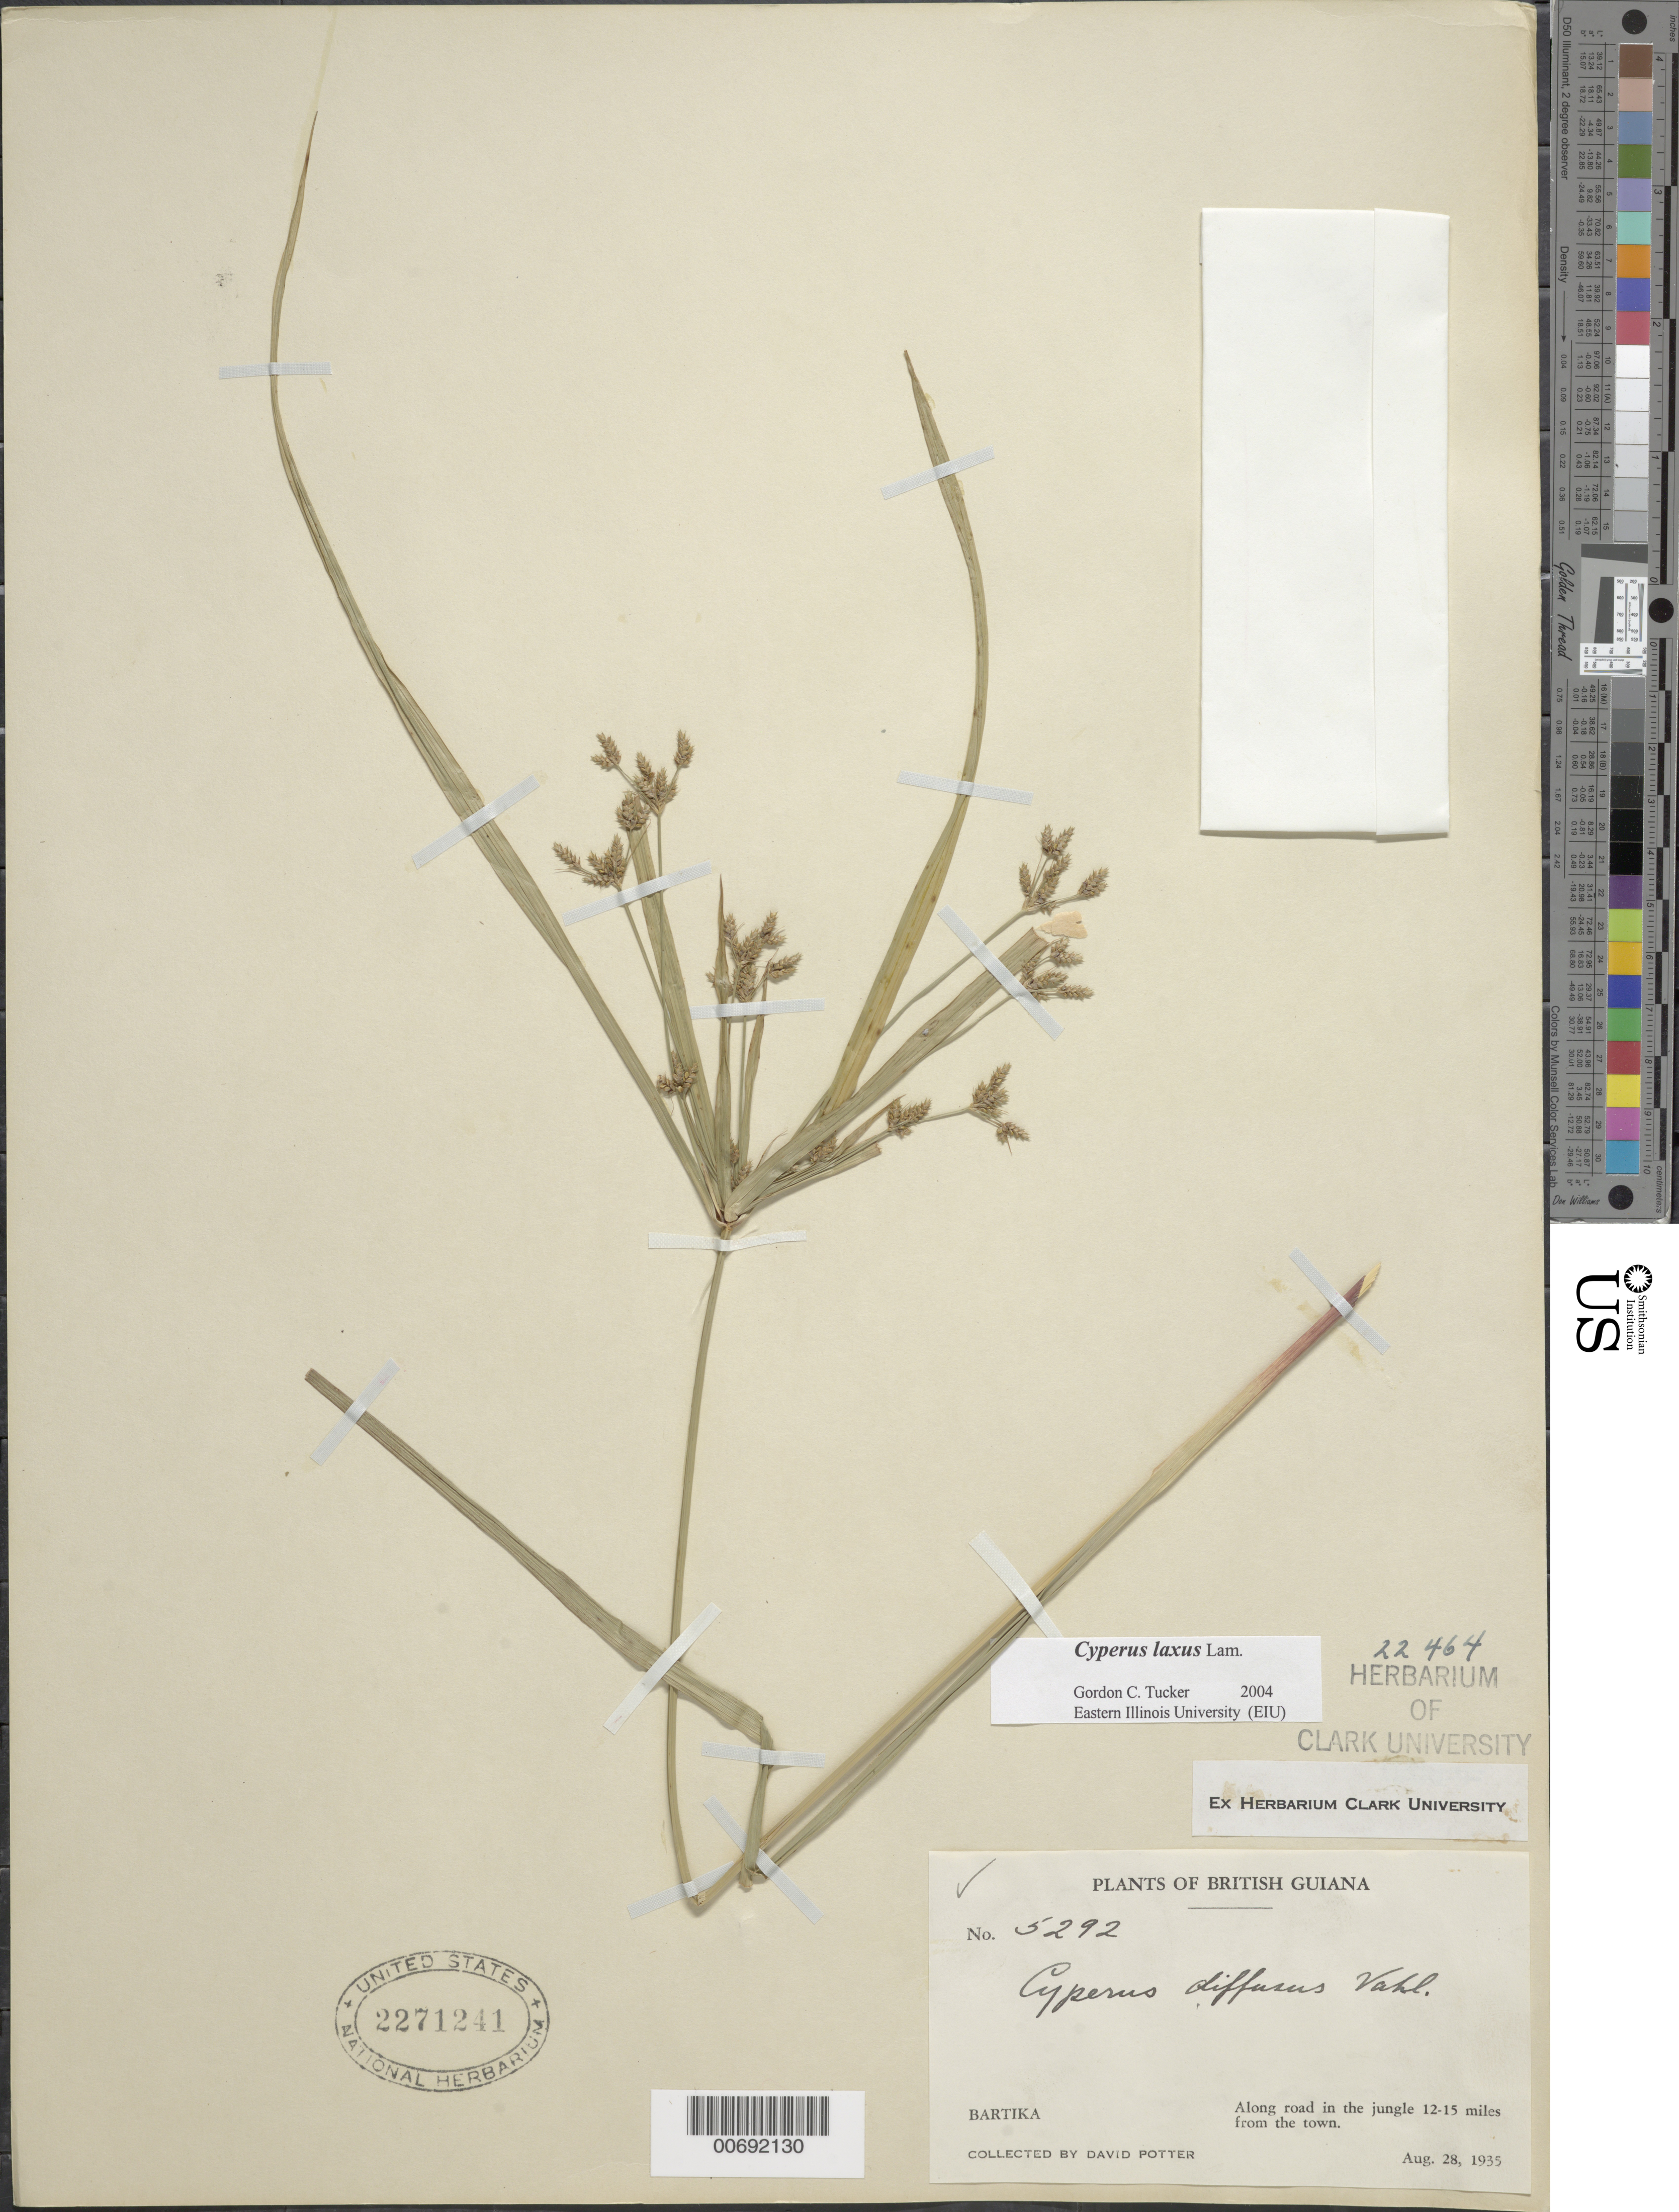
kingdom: Plantae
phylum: Tracheophyta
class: Liliopsida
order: Poales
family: Cyperaceae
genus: Cyperus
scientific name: Cyperus laxus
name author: Lam.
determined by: Tucker, G. C.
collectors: D. Potter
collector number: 5292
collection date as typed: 28-Aug-35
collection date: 1935-08-28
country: Guyana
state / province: Cuyuni-Mazaruni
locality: Bartica, 12-15 mi from the town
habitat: Along the road in jungle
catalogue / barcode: US 2271241